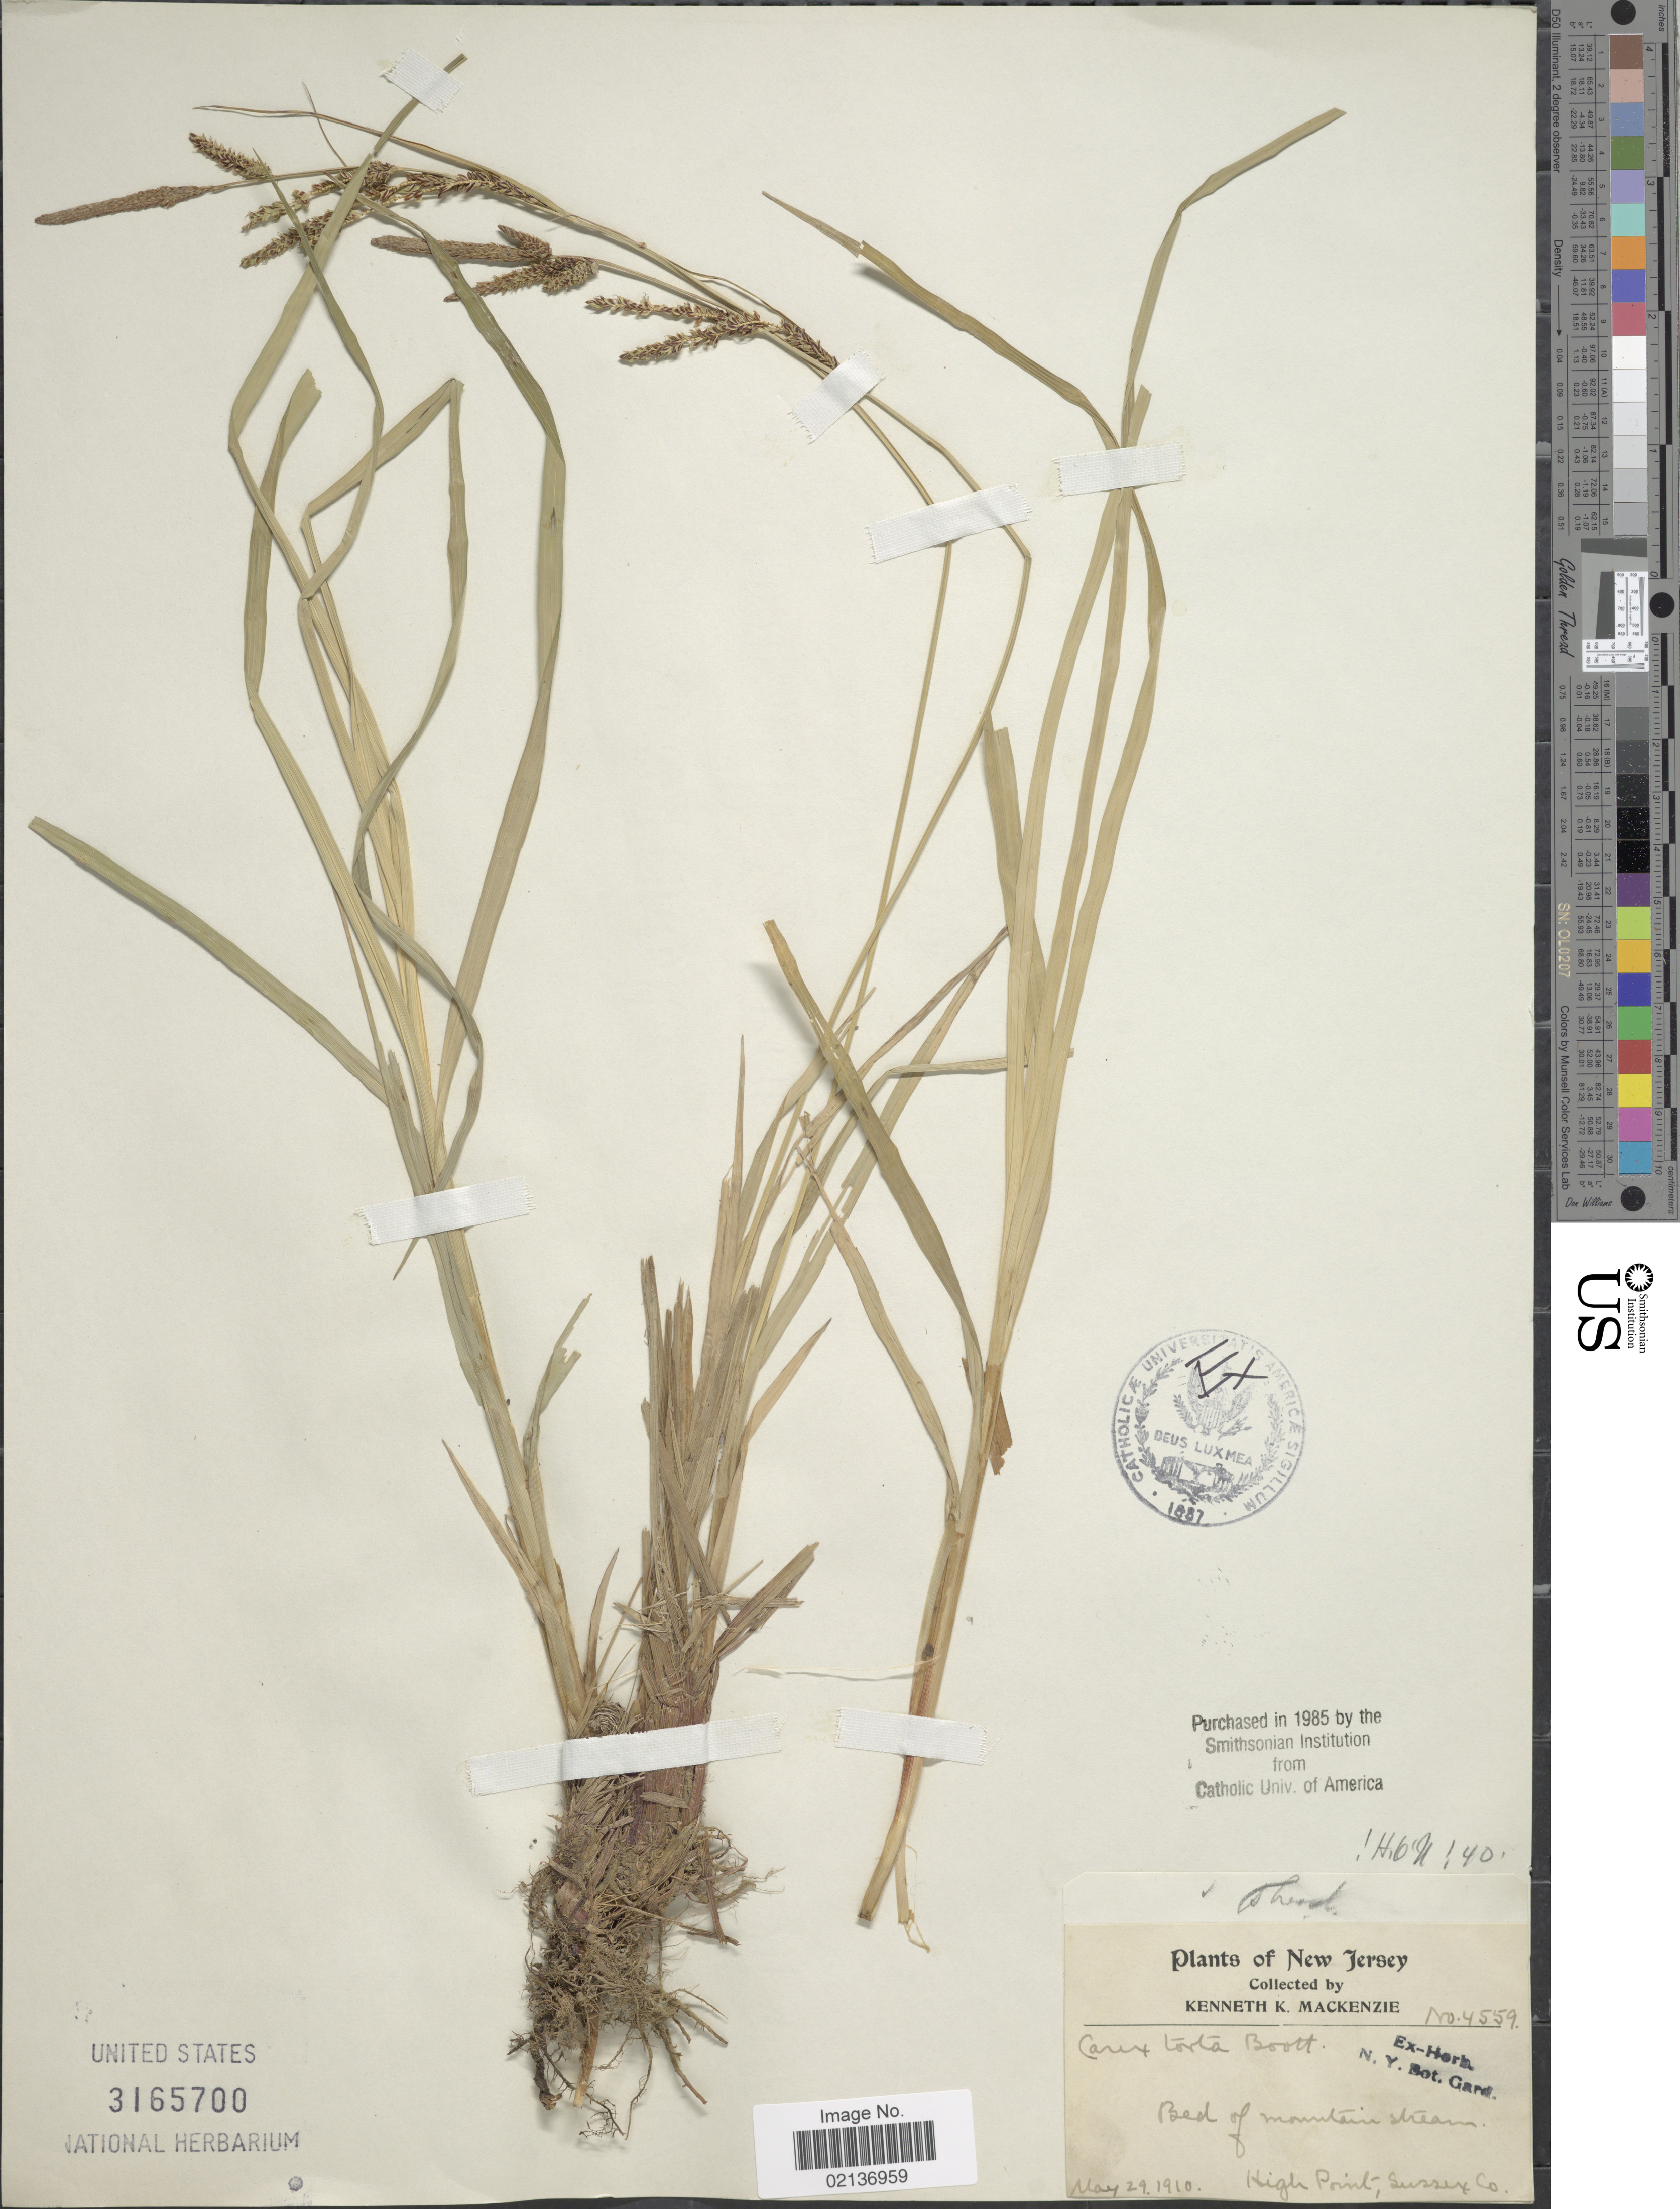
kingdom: Plantae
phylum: Tracheophyta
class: Liliopsida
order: Poales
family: Cyperaceae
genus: Carex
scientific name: Carex torta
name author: Boott ex Tuck.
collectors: K. K. Mackenzie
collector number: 4559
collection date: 1910-05-29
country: United States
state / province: New Jersey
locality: High Point, Sussex Co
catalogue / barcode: US 3165700